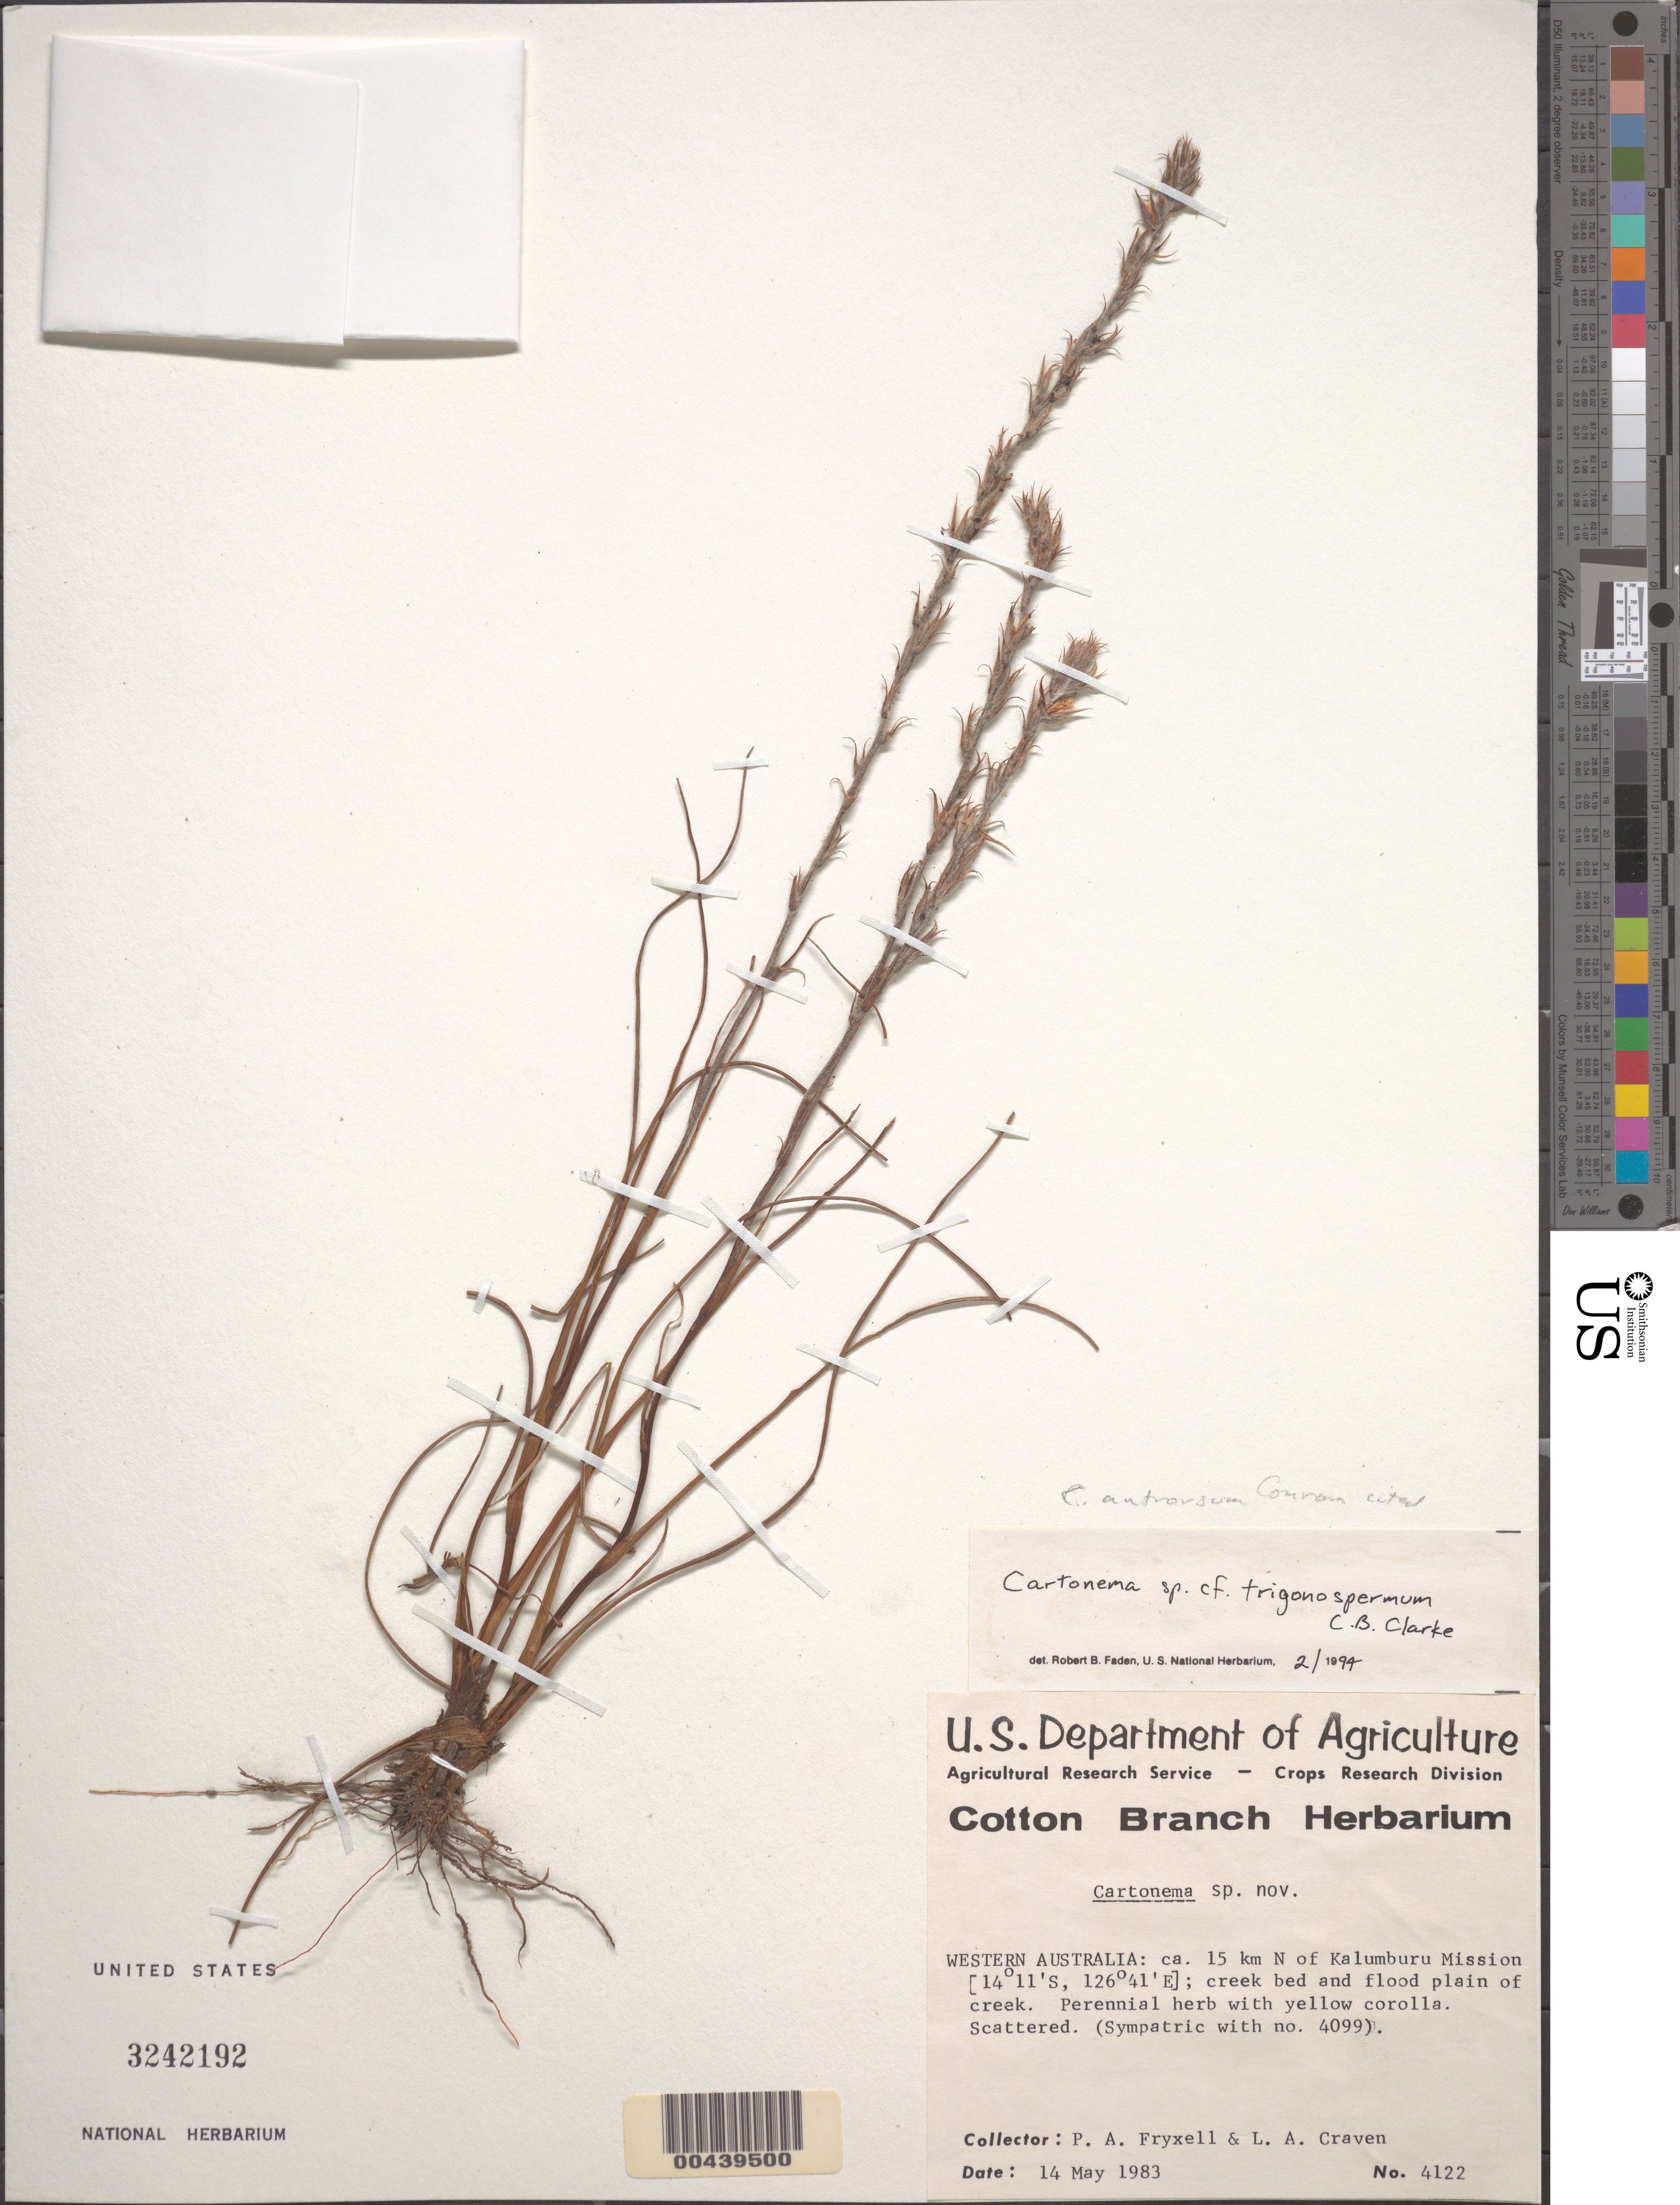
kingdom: Plantae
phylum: Tracheophyta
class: Liliopsida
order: Commelinales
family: Commelinaceae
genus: Cartonema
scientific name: Cartonema trigonospermum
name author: C.B. Clarke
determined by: Faden, Robert B., (US), Smithsonian Institution - National Museum of Natural History (UNITED STATES)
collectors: P. A. Fryxell & L. A. Craven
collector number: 4122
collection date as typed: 14 May 1983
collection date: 1983-05-14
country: Australia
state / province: Western Australia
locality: N of kalumburu mission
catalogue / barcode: US 3242192